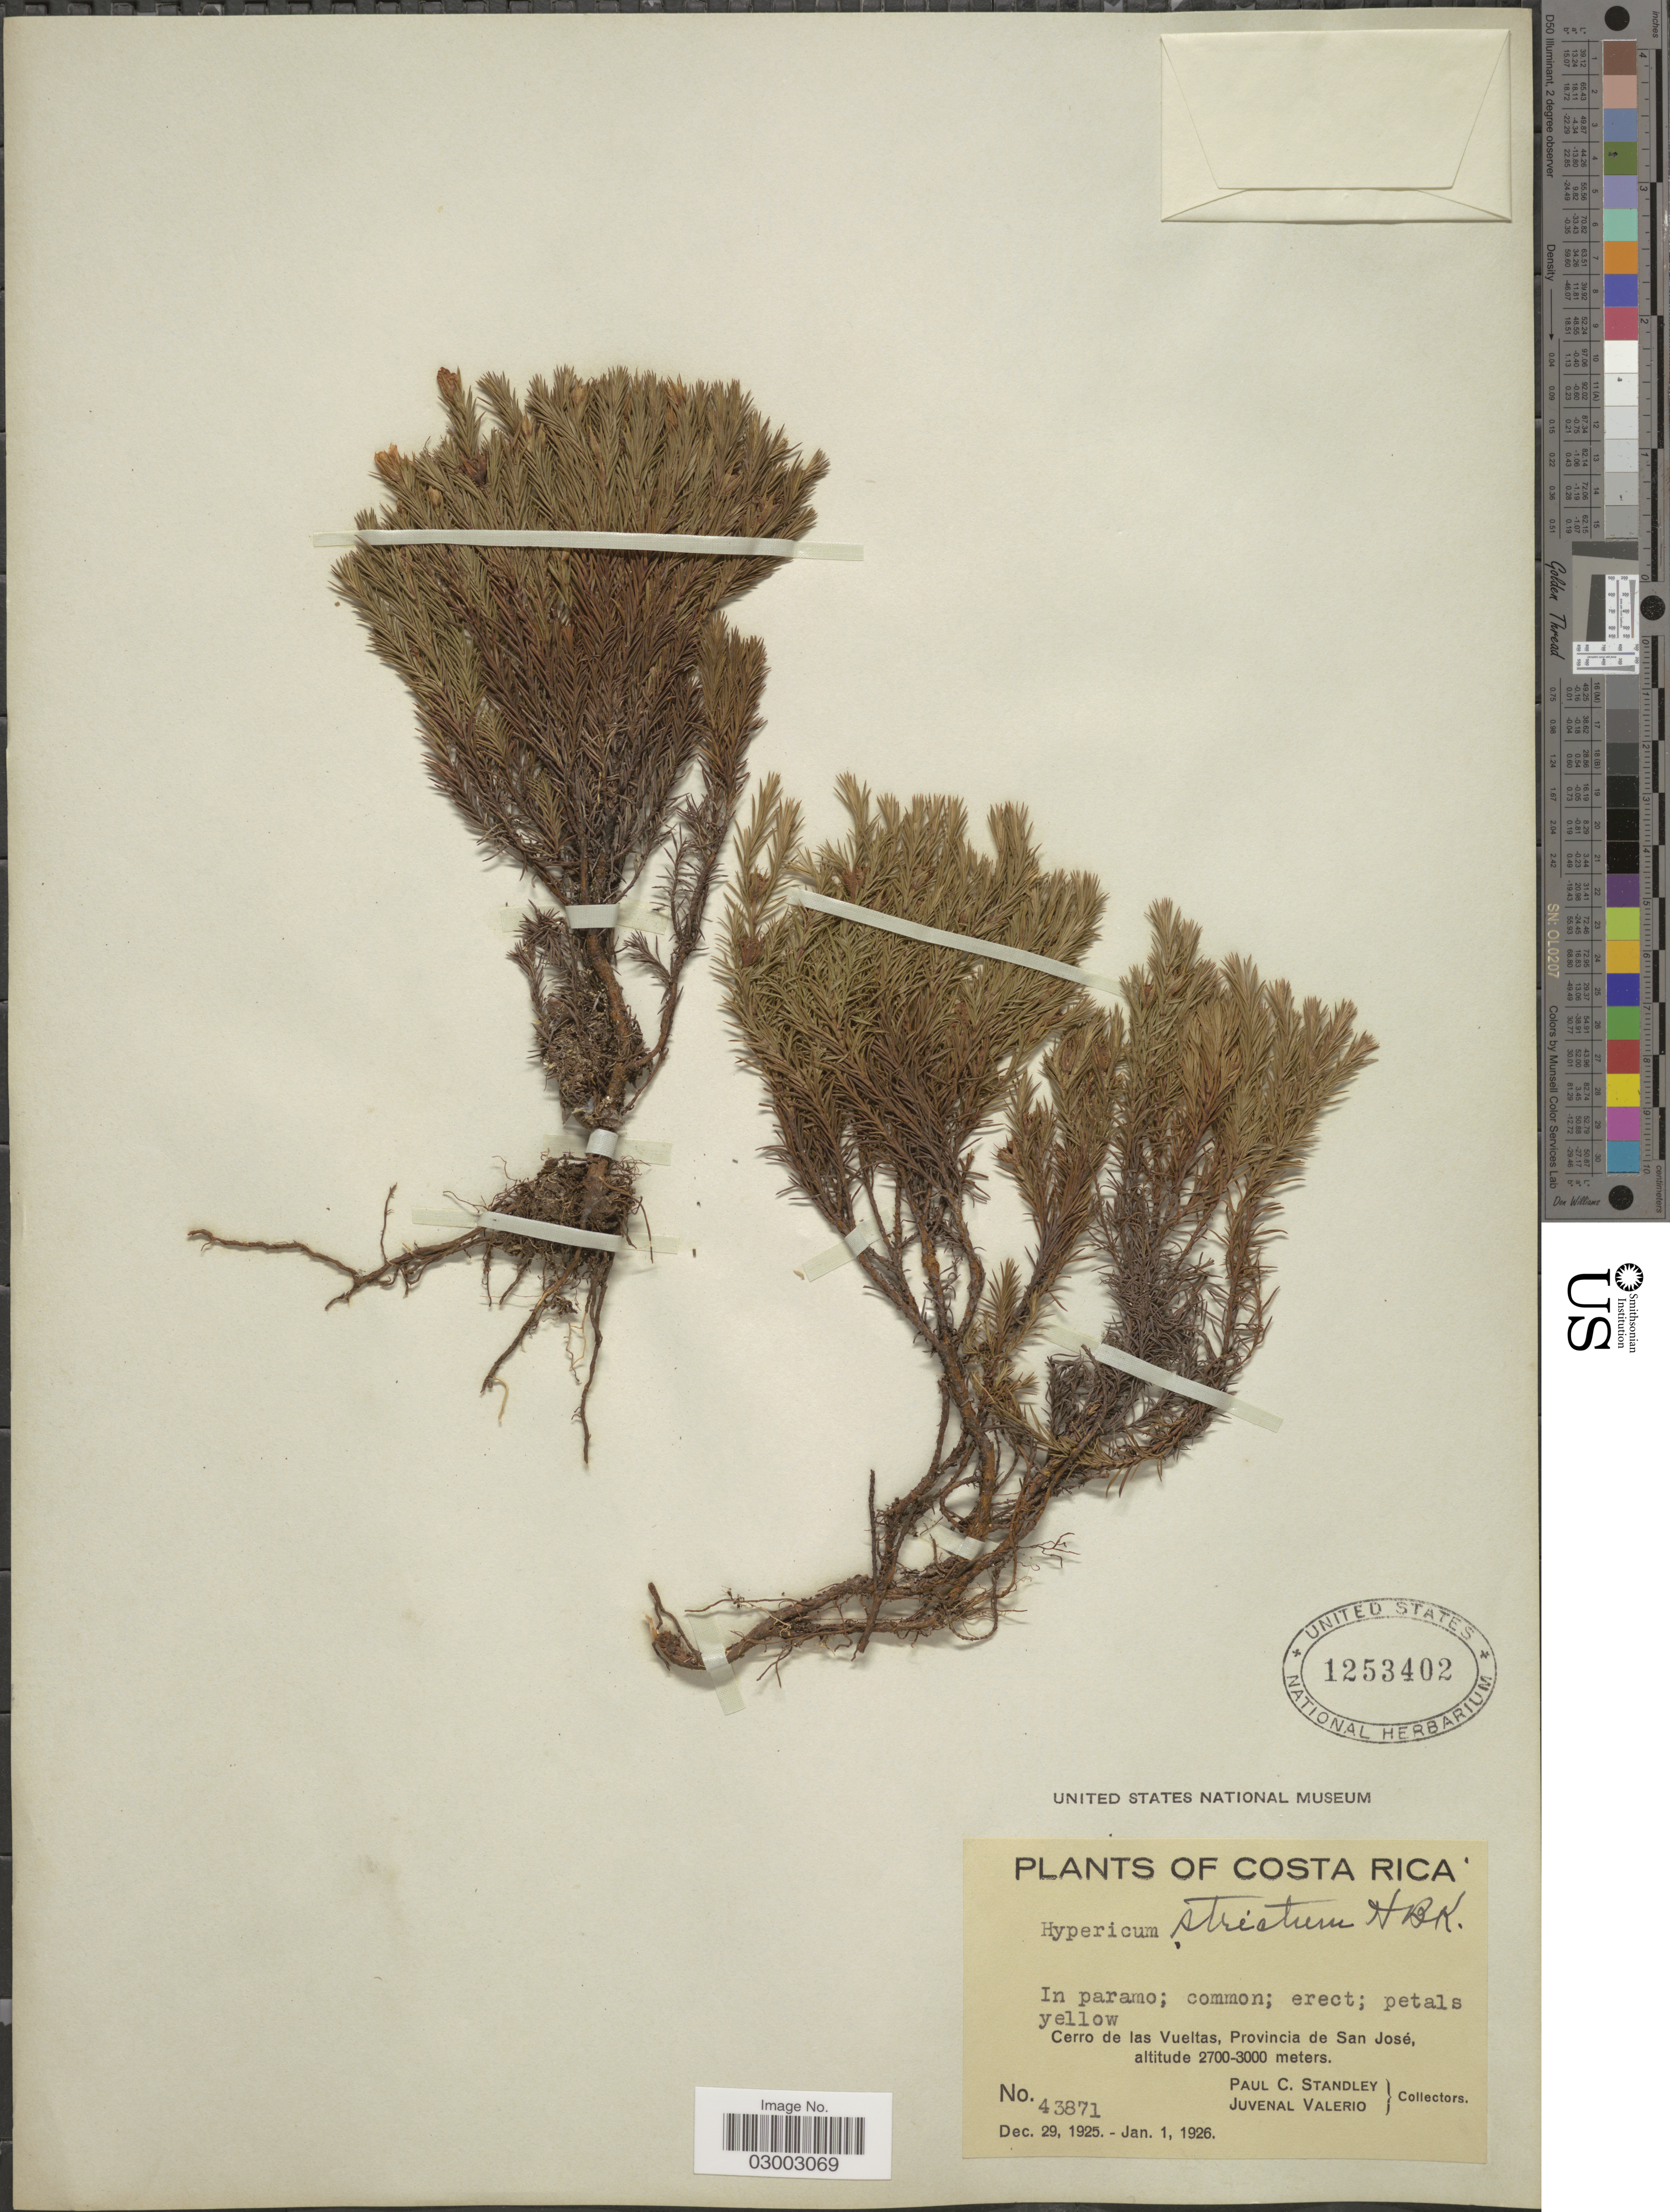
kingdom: Plantae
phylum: Tracheophyta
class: Magnoliopsida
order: Malpighiales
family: Hypericaceae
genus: Hypericum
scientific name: Hypericum strictum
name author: Kunth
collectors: P. C. Standley & J. Valerio R.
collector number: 43871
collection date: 1925-12-29/1926-01-01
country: Costa Rica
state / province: San José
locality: Cerro de las Vueltas.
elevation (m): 2700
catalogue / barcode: US 1253402